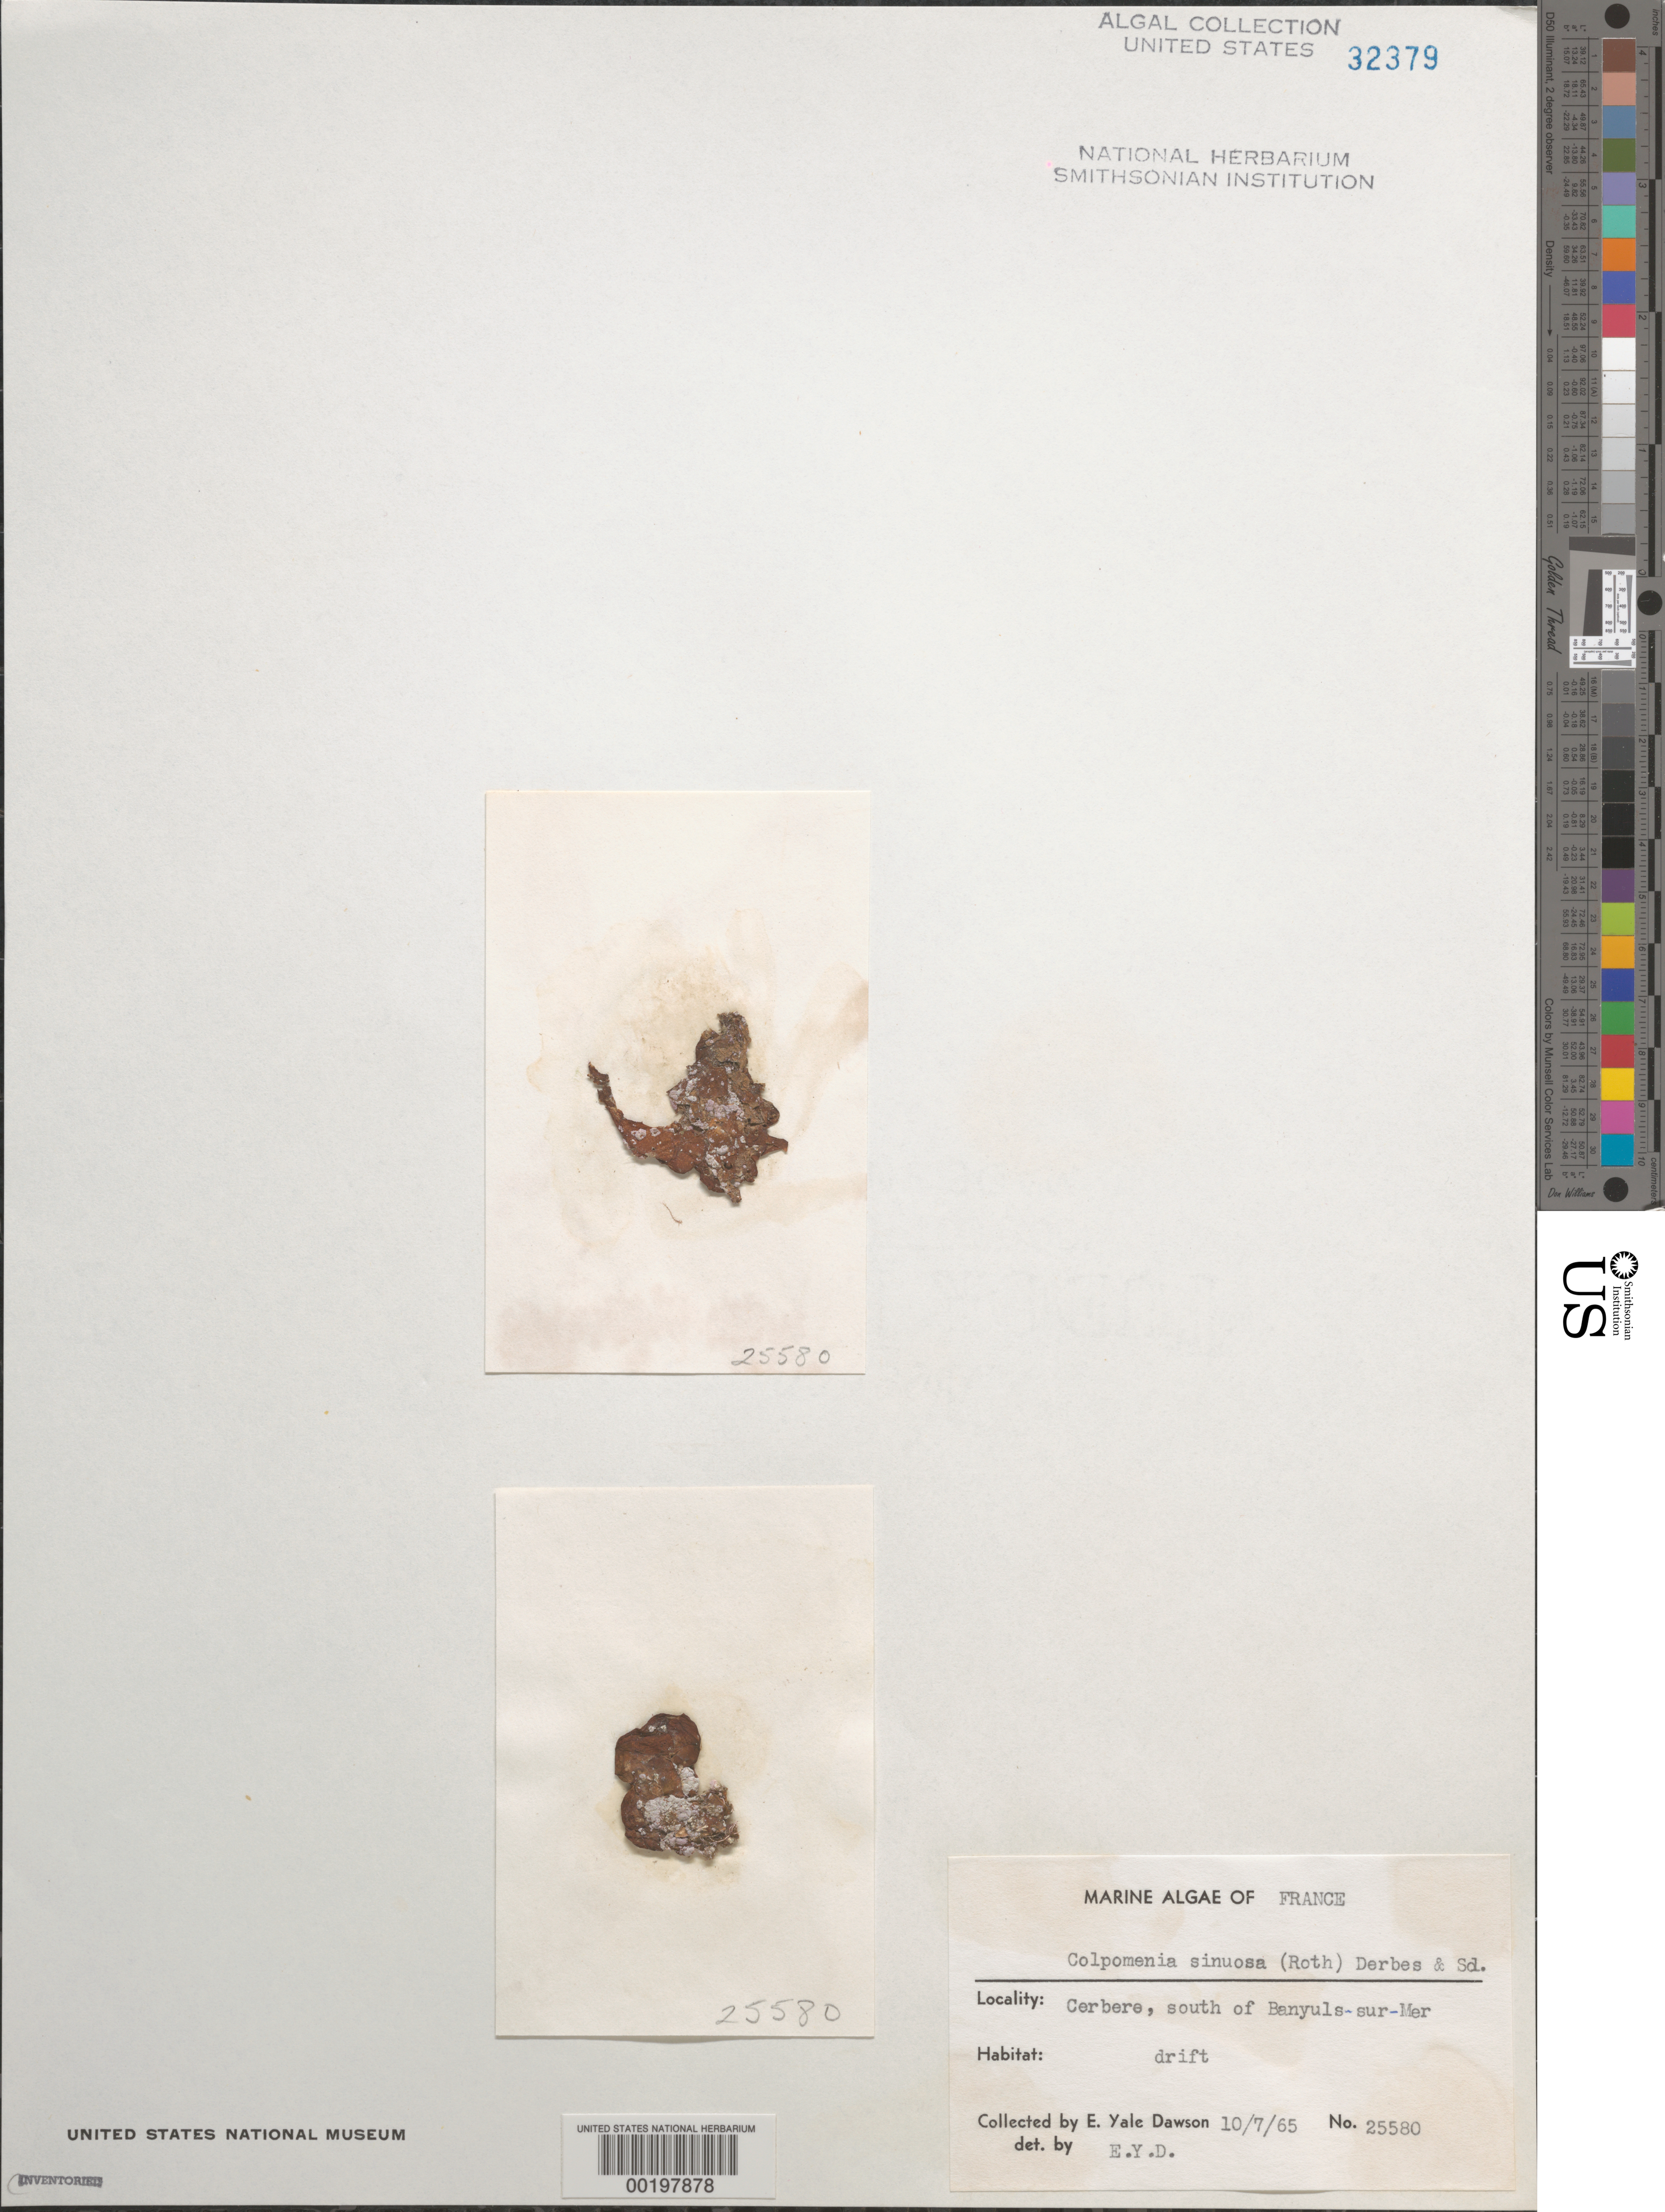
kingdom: Chromista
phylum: Ochrophyta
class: Phaeophyceae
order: Scytosiphonales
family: Scytosiphonaceae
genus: Colpomenia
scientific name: Colpomenia sinuosa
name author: (K. Mert. ex Roth) Derbes & Solier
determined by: Dawson, E. Y.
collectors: E. Y. Dawson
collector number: EYD 25580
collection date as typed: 07 Oct 1965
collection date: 1965-10-07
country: France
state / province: Occitanie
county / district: Pyrénées-Orientales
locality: Cerbere, south of Banyuls-sur-Mer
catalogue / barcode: US 32379